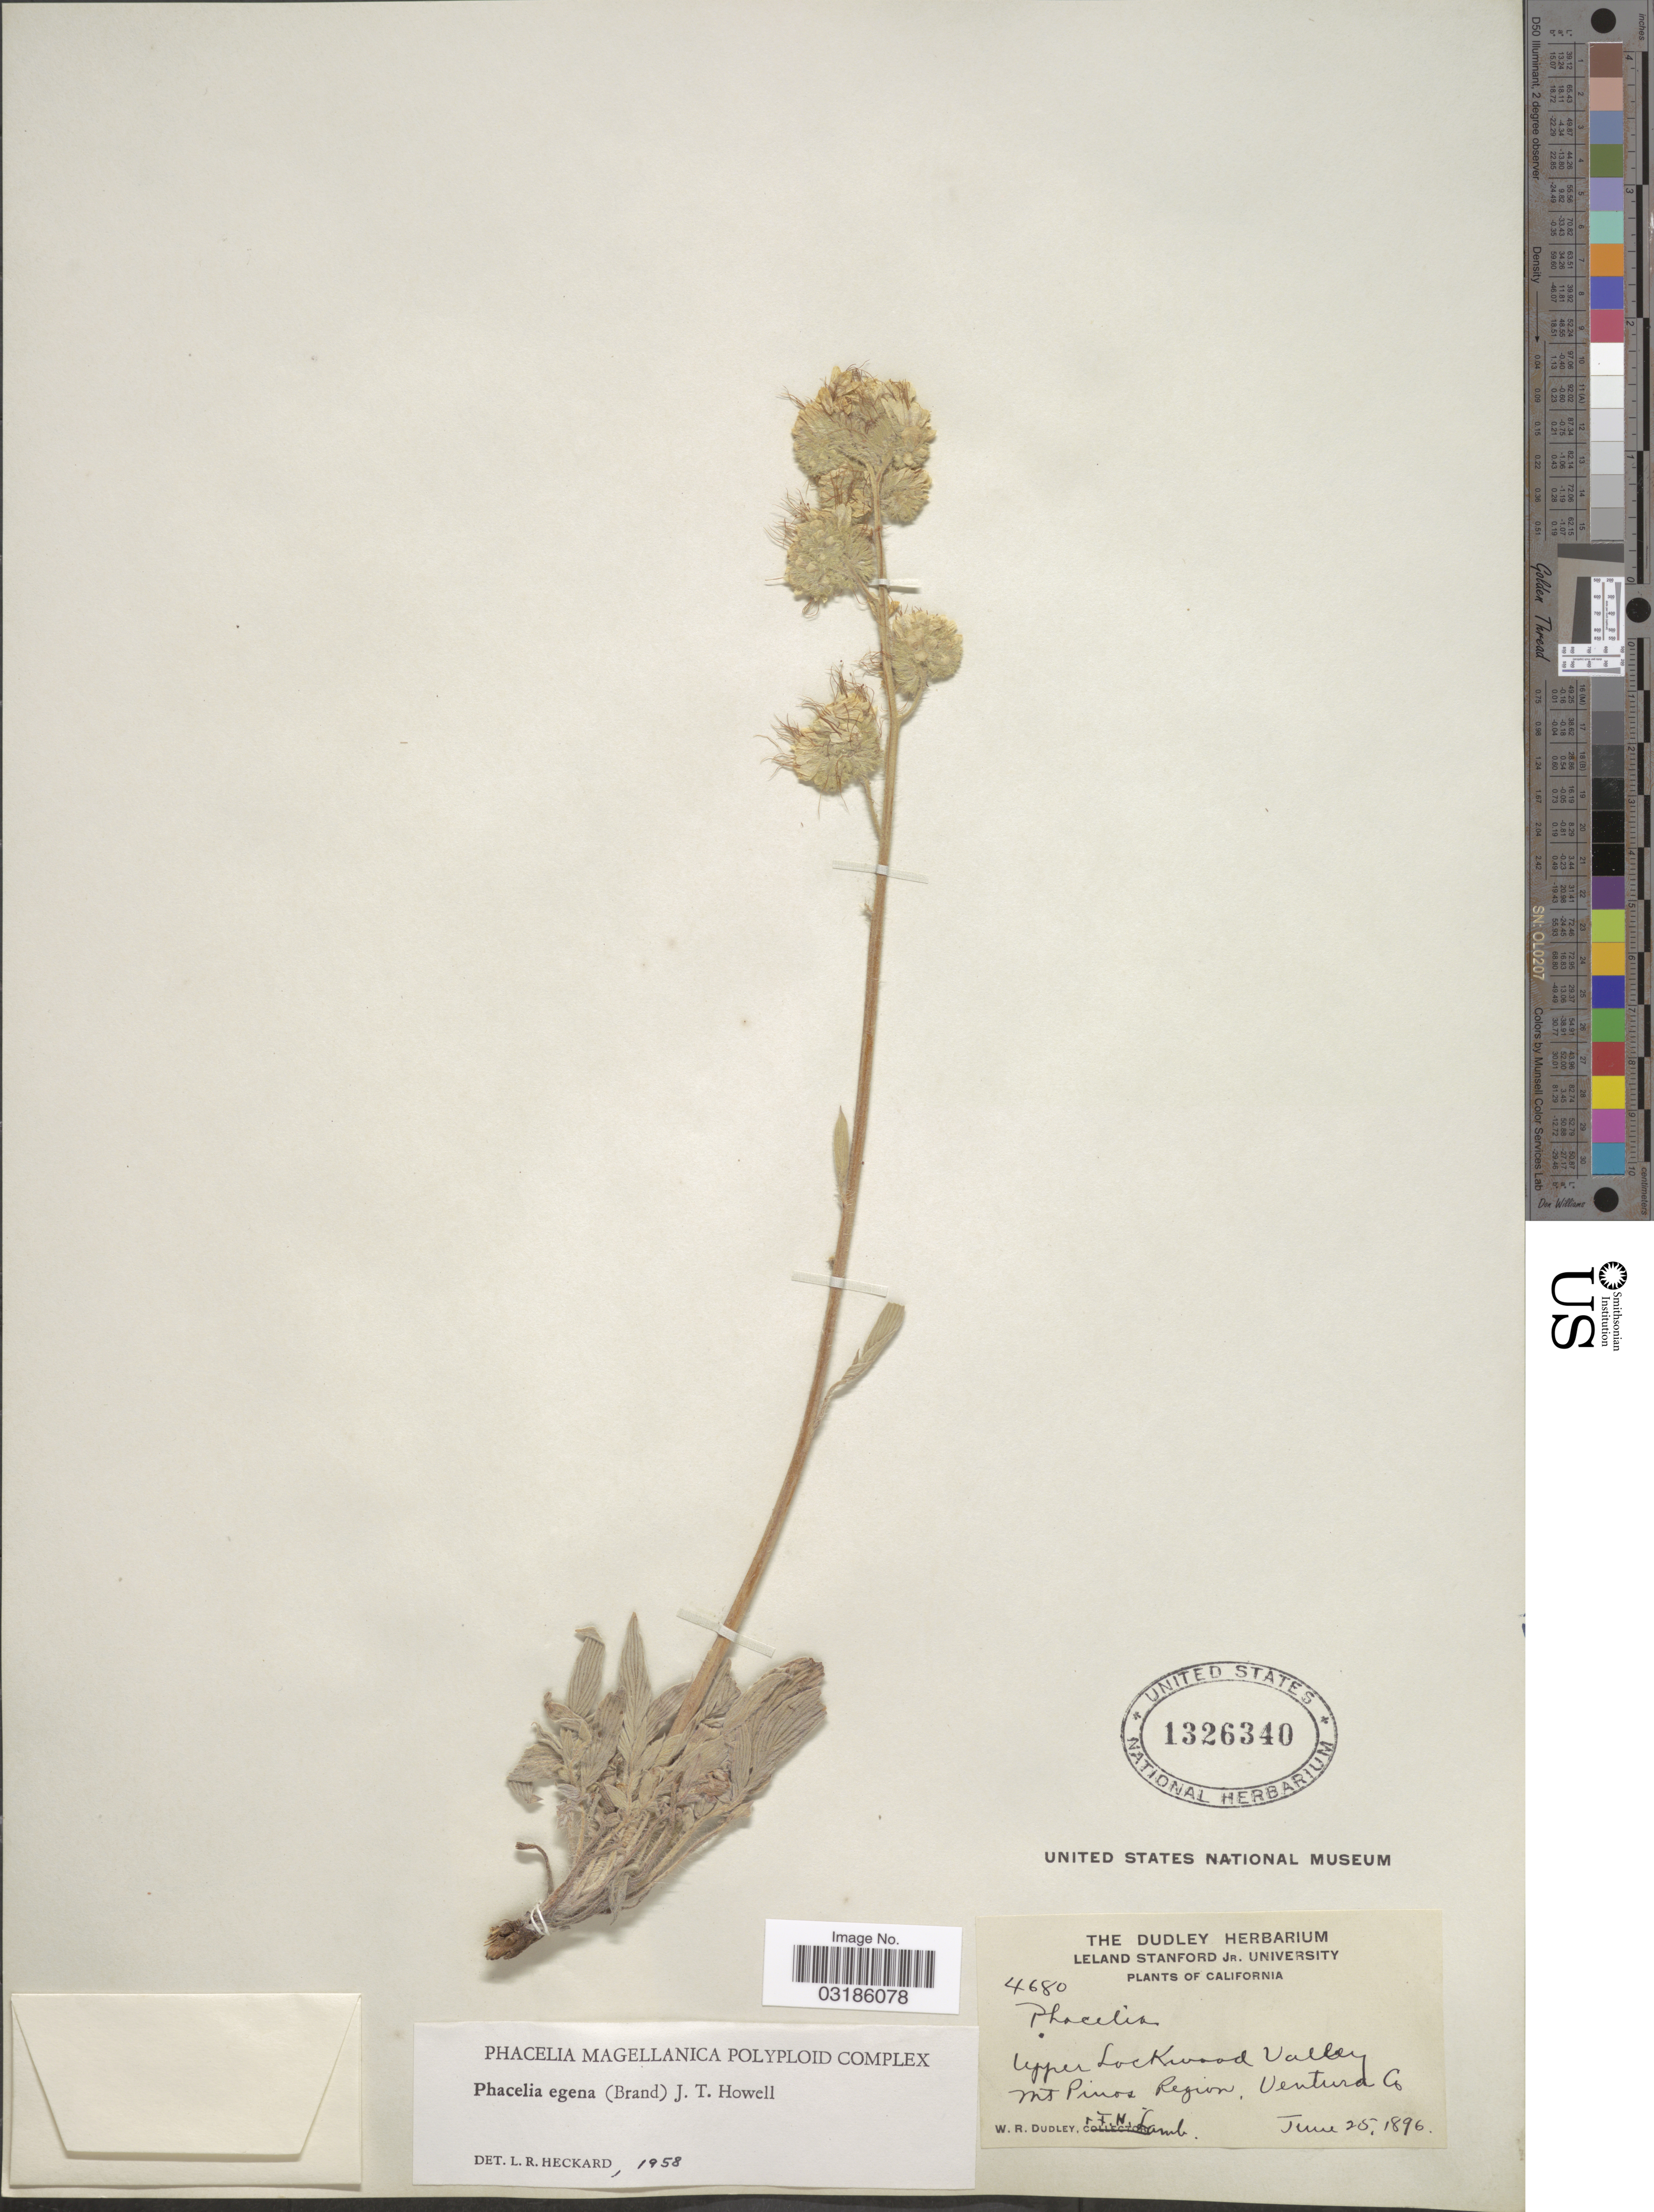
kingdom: Plantae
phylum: Tracheophyta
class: Magnoliopsida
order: Boraginales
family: Hydrophyllaceae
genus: Phacelia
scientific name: Phacelia egena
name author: (Brand) Howell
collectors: W. Dudley & F. Lamb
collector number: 4680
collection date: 1896-06-25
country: United States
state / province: California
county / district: Ventura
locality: Upper Lockwood Valley. Mt. Pinos Region, Ventura Co.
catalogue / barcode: US 1326340